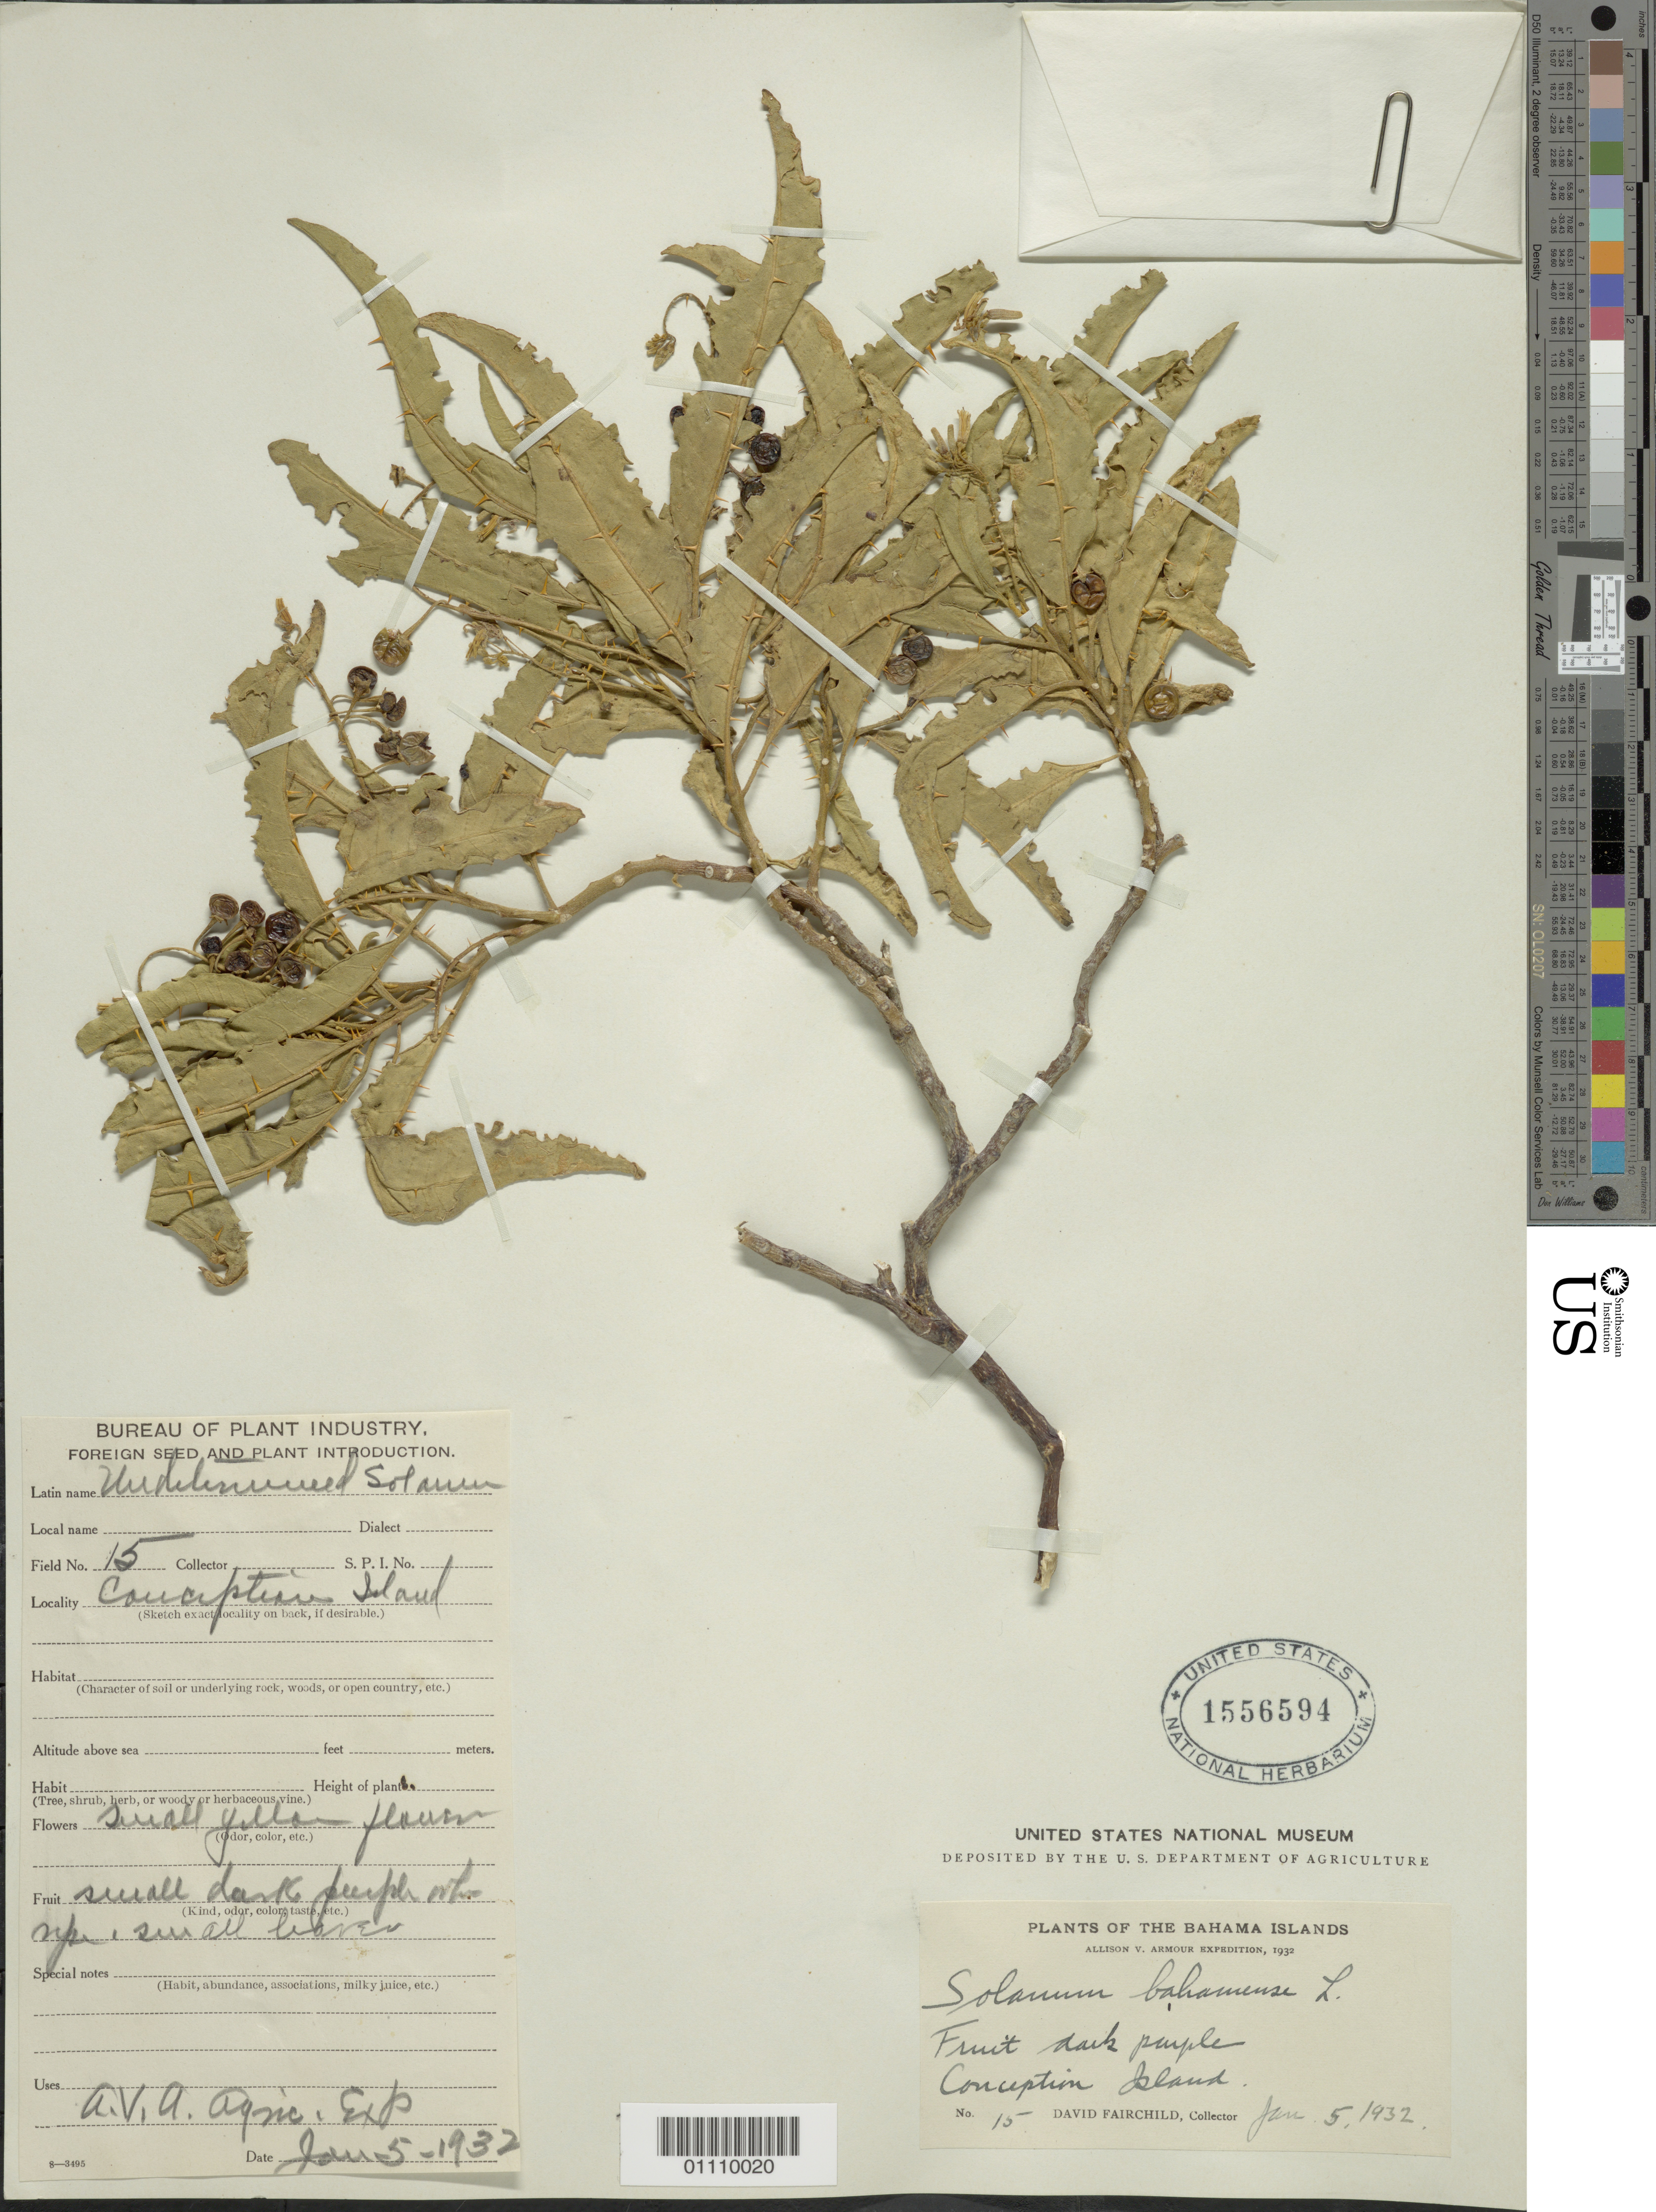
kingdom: Plantae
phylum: Tracheophyta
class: Magnoliopsida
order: Solanales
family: Solanaceae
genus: Solanum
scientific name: Solanum bahamense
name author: L.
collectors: D. Fairchild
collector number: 15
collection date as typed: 05 Jan 1932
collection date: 1932-01-05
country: Bahamas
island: Conception I.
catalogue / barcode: US 1556594